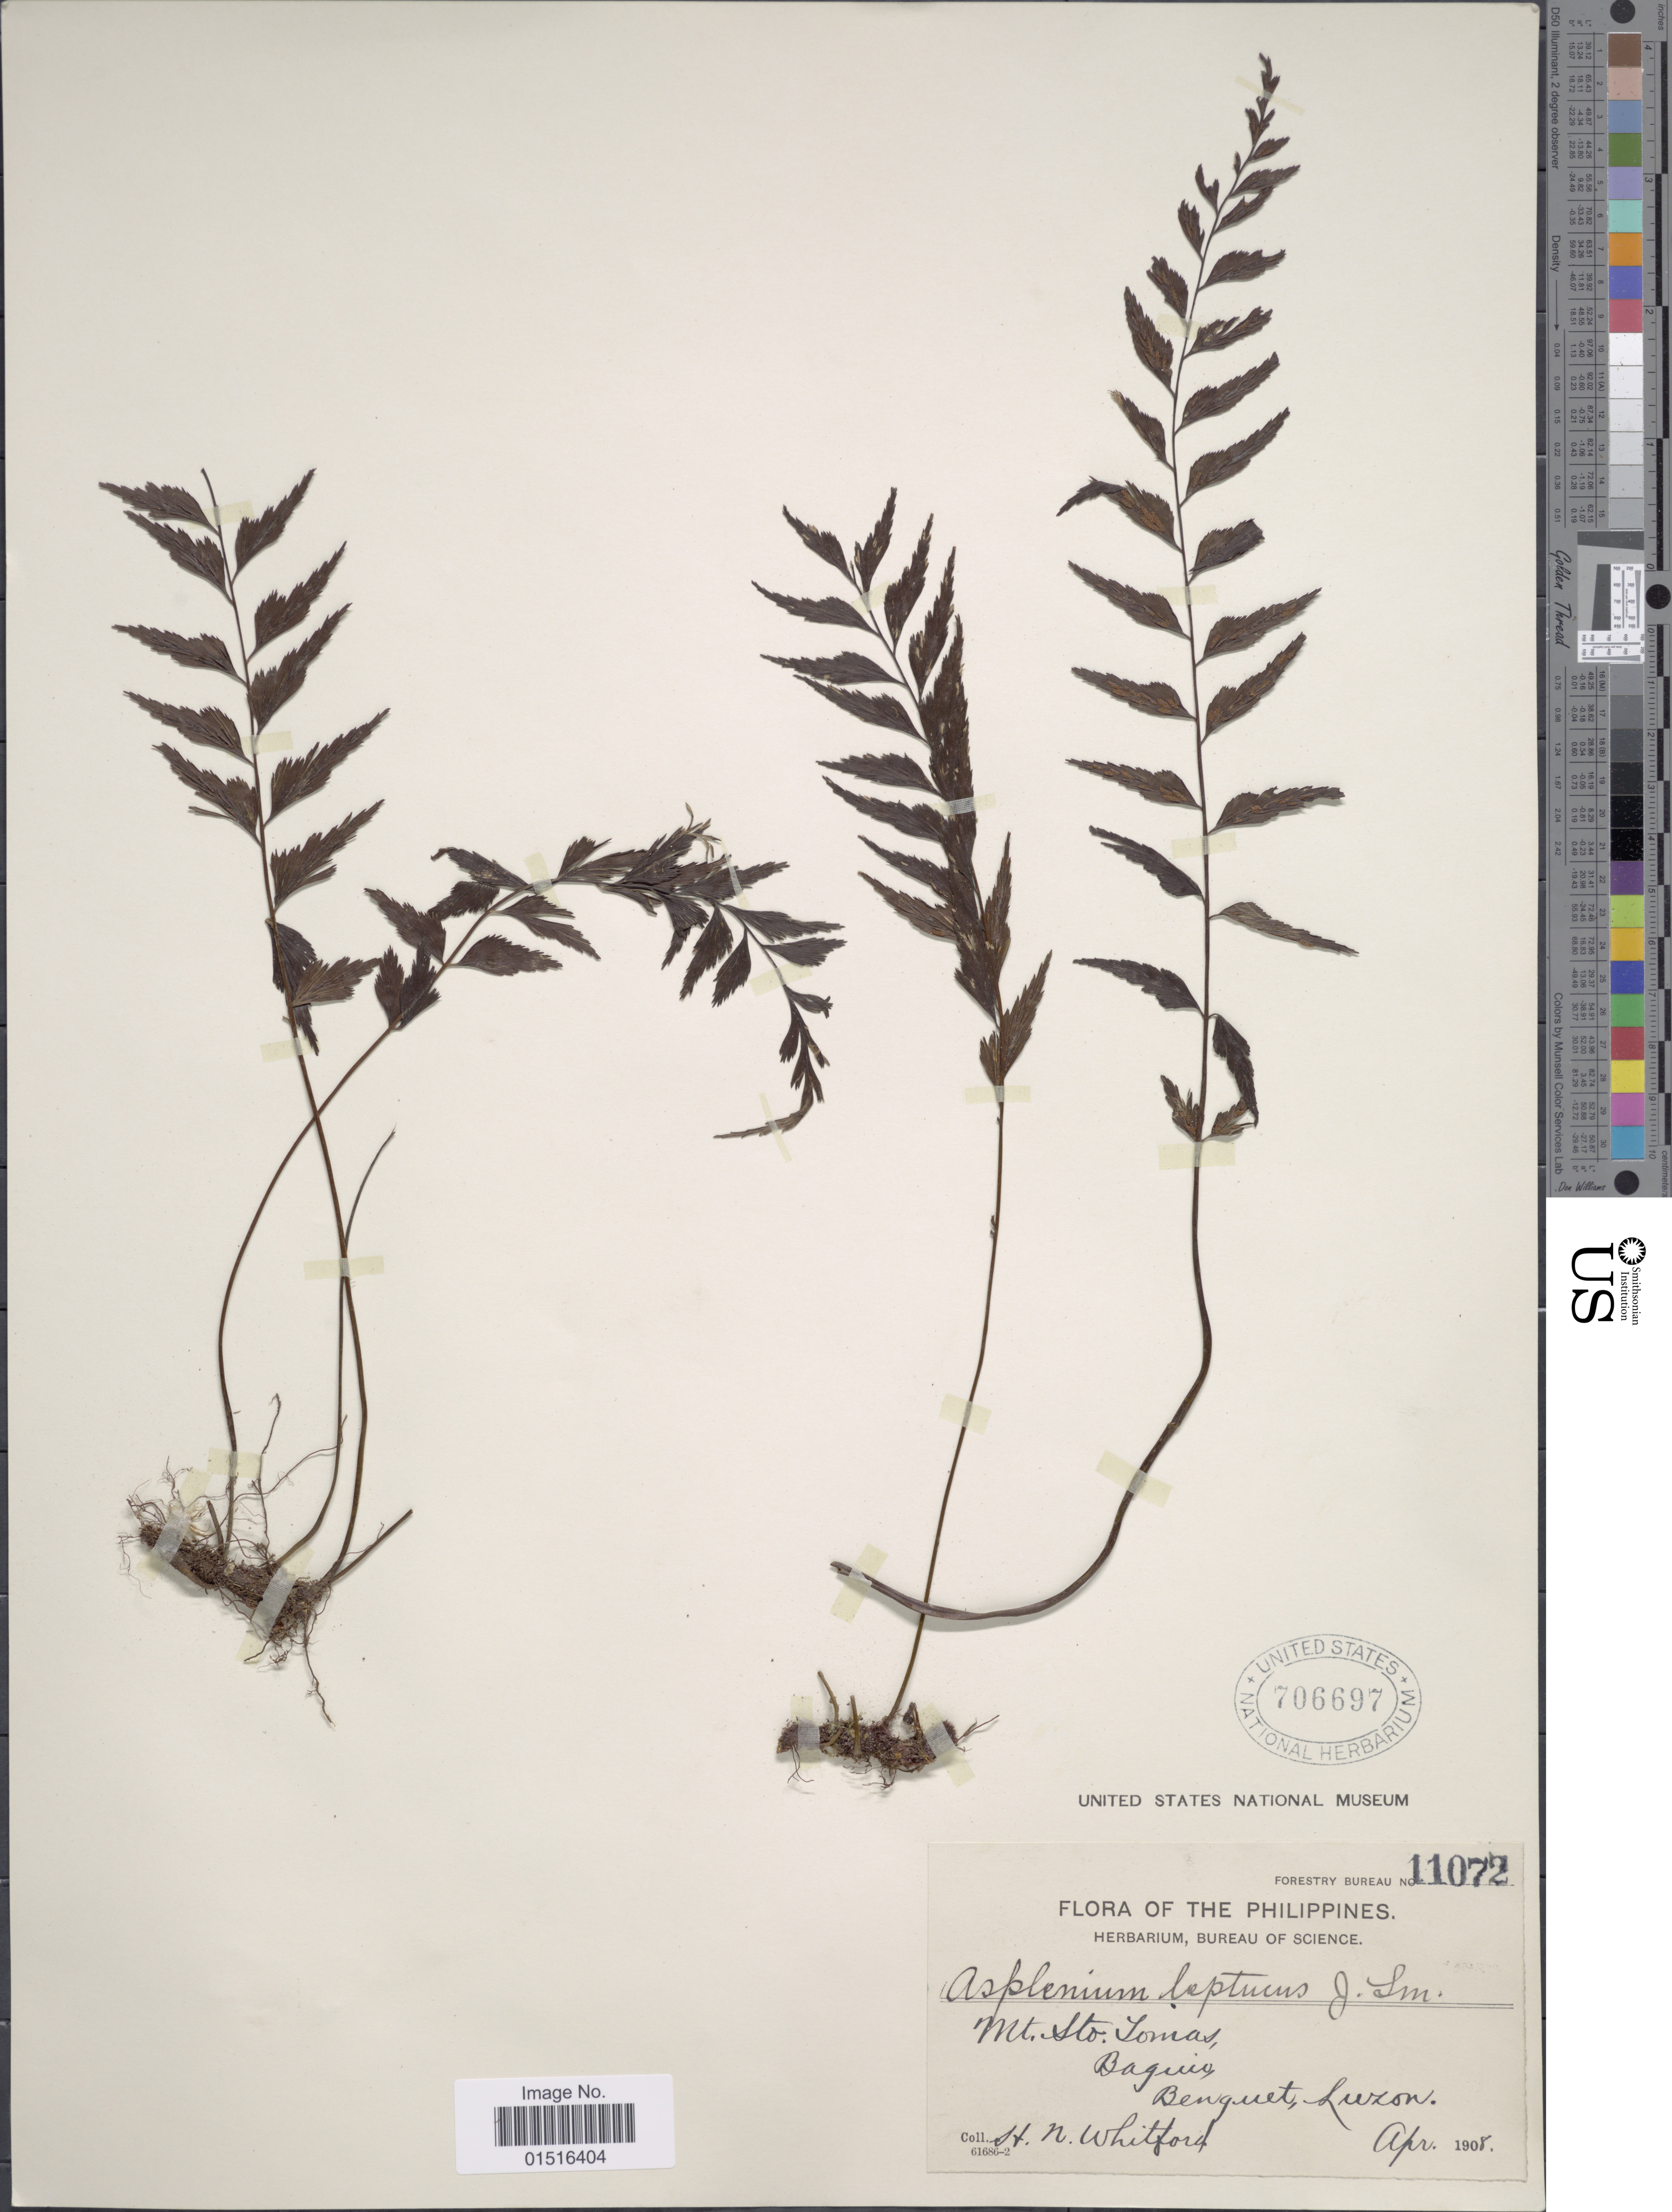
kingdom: Plantae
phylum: Tracheophyta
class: Polypodiopsida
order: Polypodiales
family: Aspleniaceae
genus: Asplenium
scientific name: Asplenium lepturus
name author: J. Sm. ex C. Presl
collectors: H. N. Whitford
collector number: Forestry Bureau 11072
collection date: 1908-04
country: Philippines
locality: Mt. Sto. Tomas, Baguio, Benguet, Luzon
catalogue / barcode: US 706697